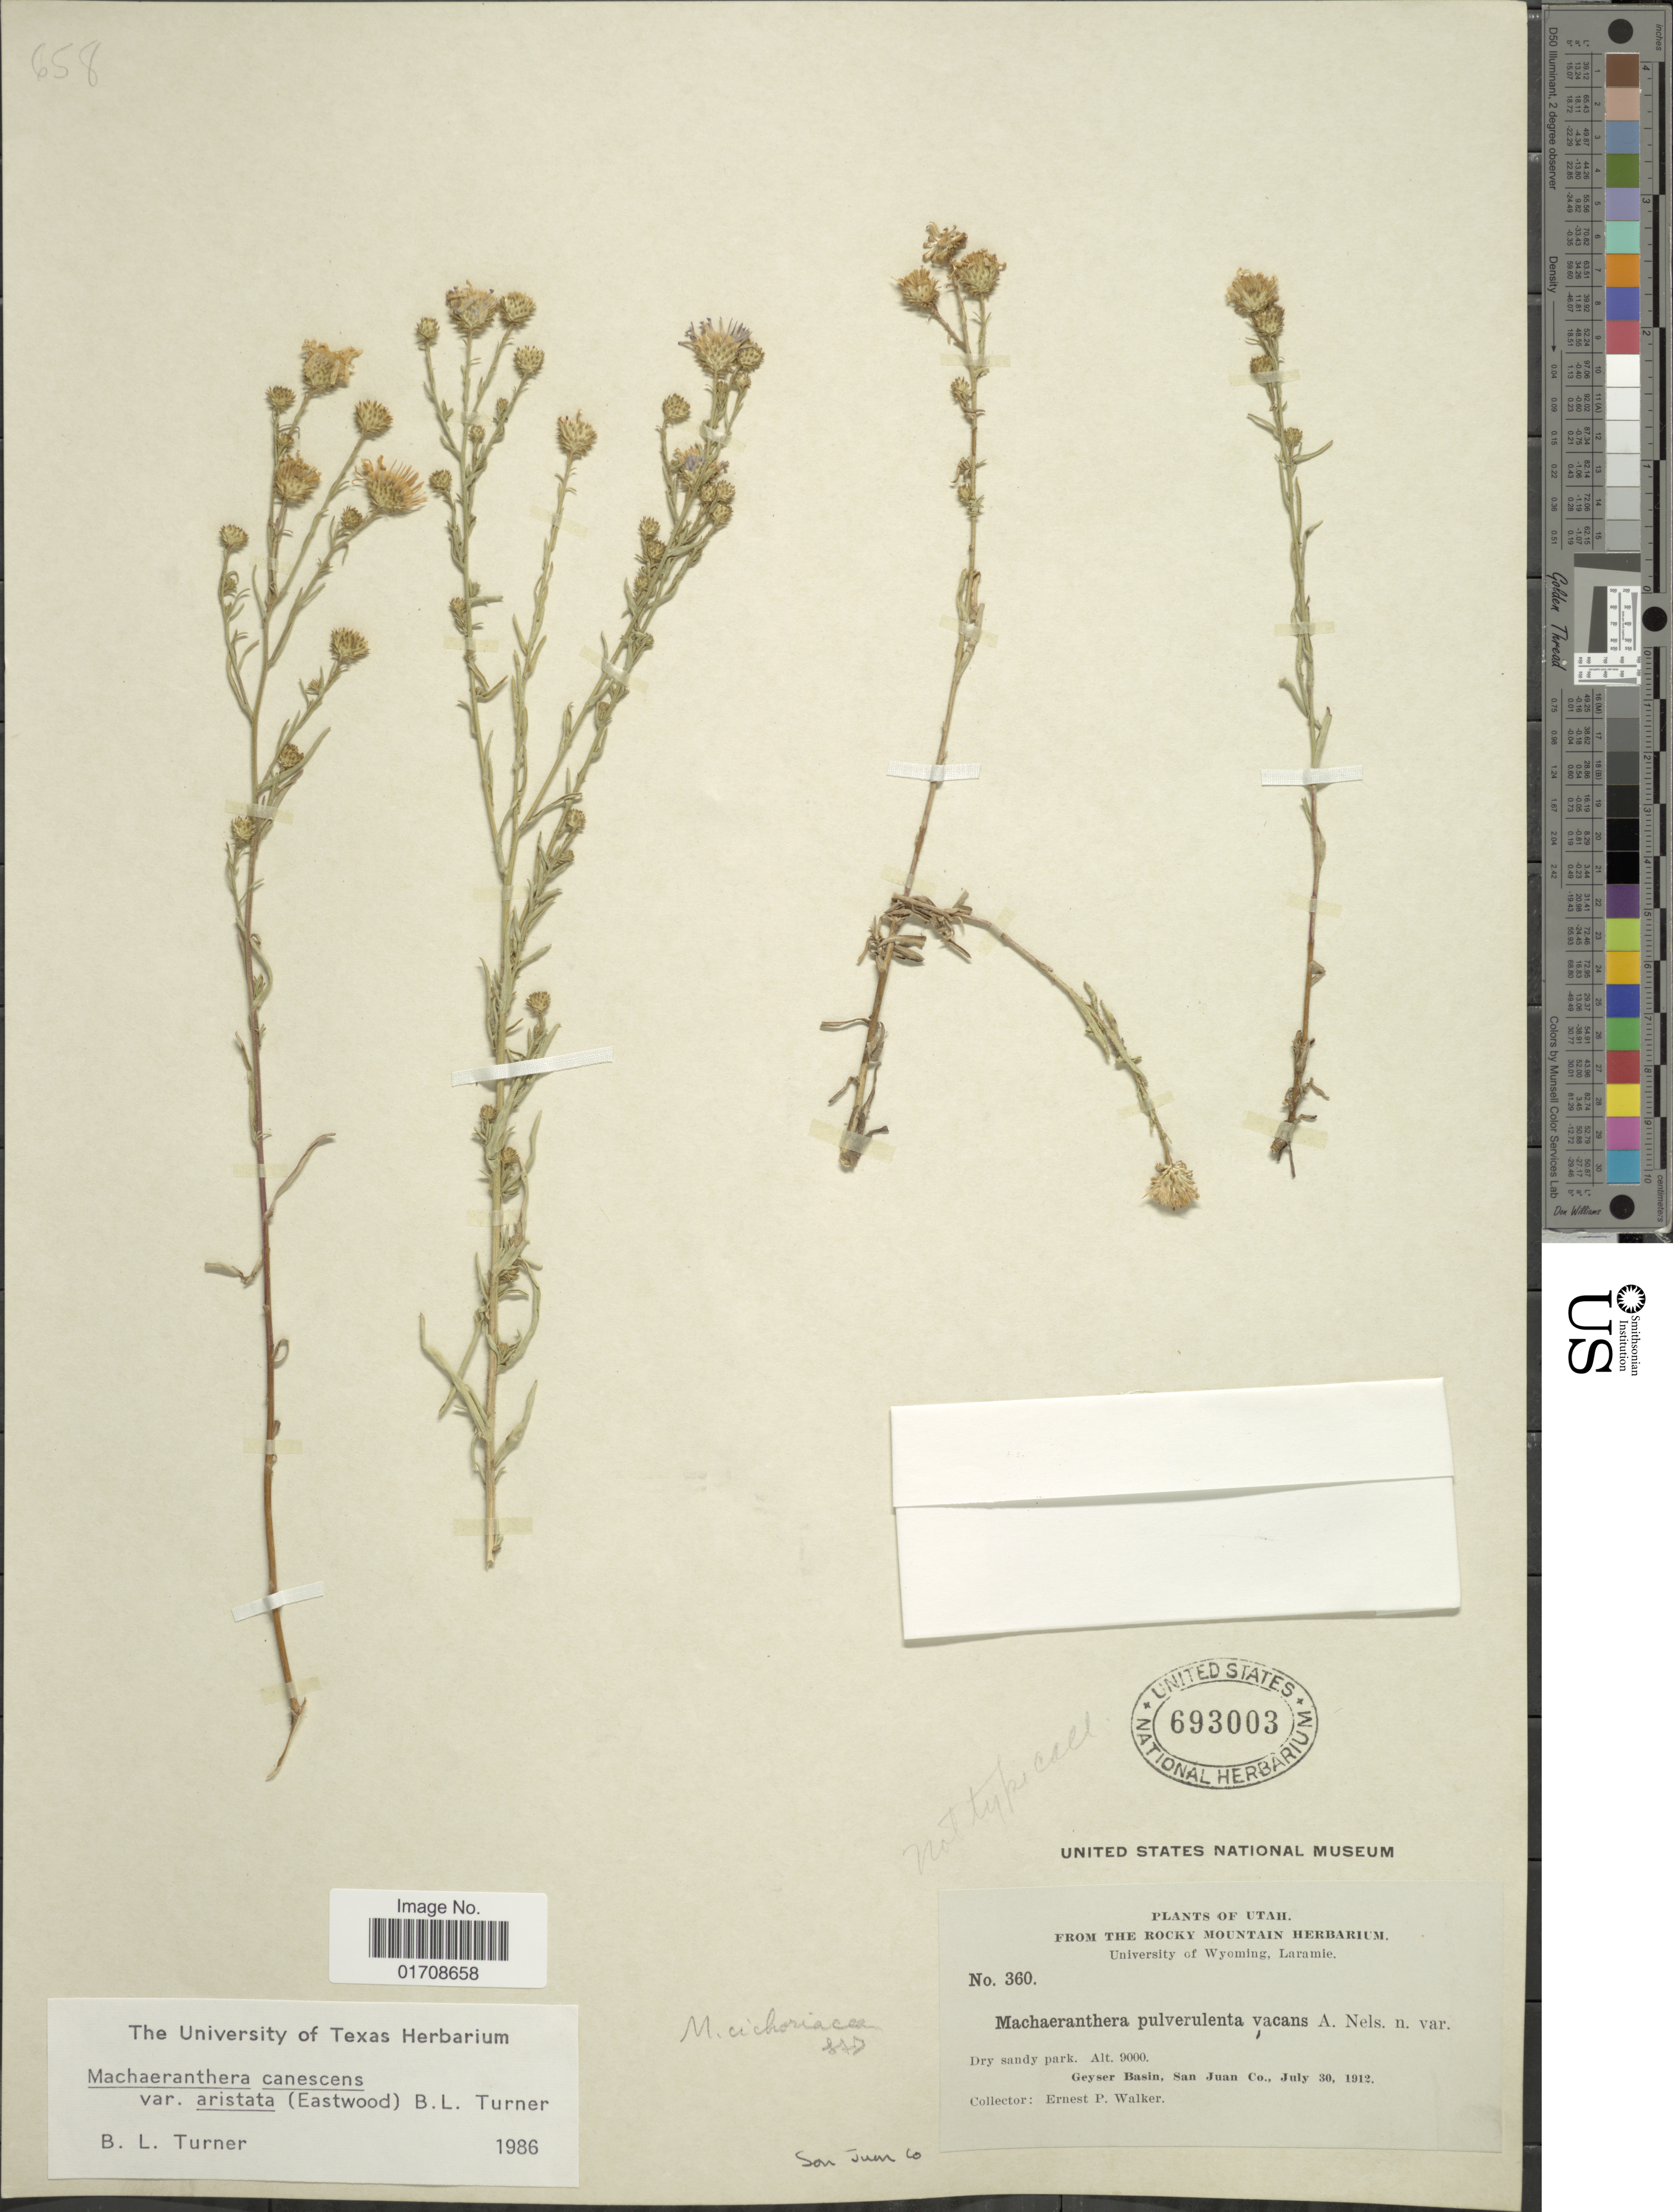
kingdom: Plantae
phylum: Tracheophyta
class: Magnoliopsida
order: Asterales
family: Asteraceae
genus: Machaeranthera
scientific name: Machaeranthera canescens var. aristata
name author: (Eastw.) B.L. Turner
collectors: E. P. Walker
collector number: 360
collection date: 1912-07-30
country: United States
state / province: Utah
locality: Geyser Basin, San Juan Co.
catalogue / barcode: US 693003